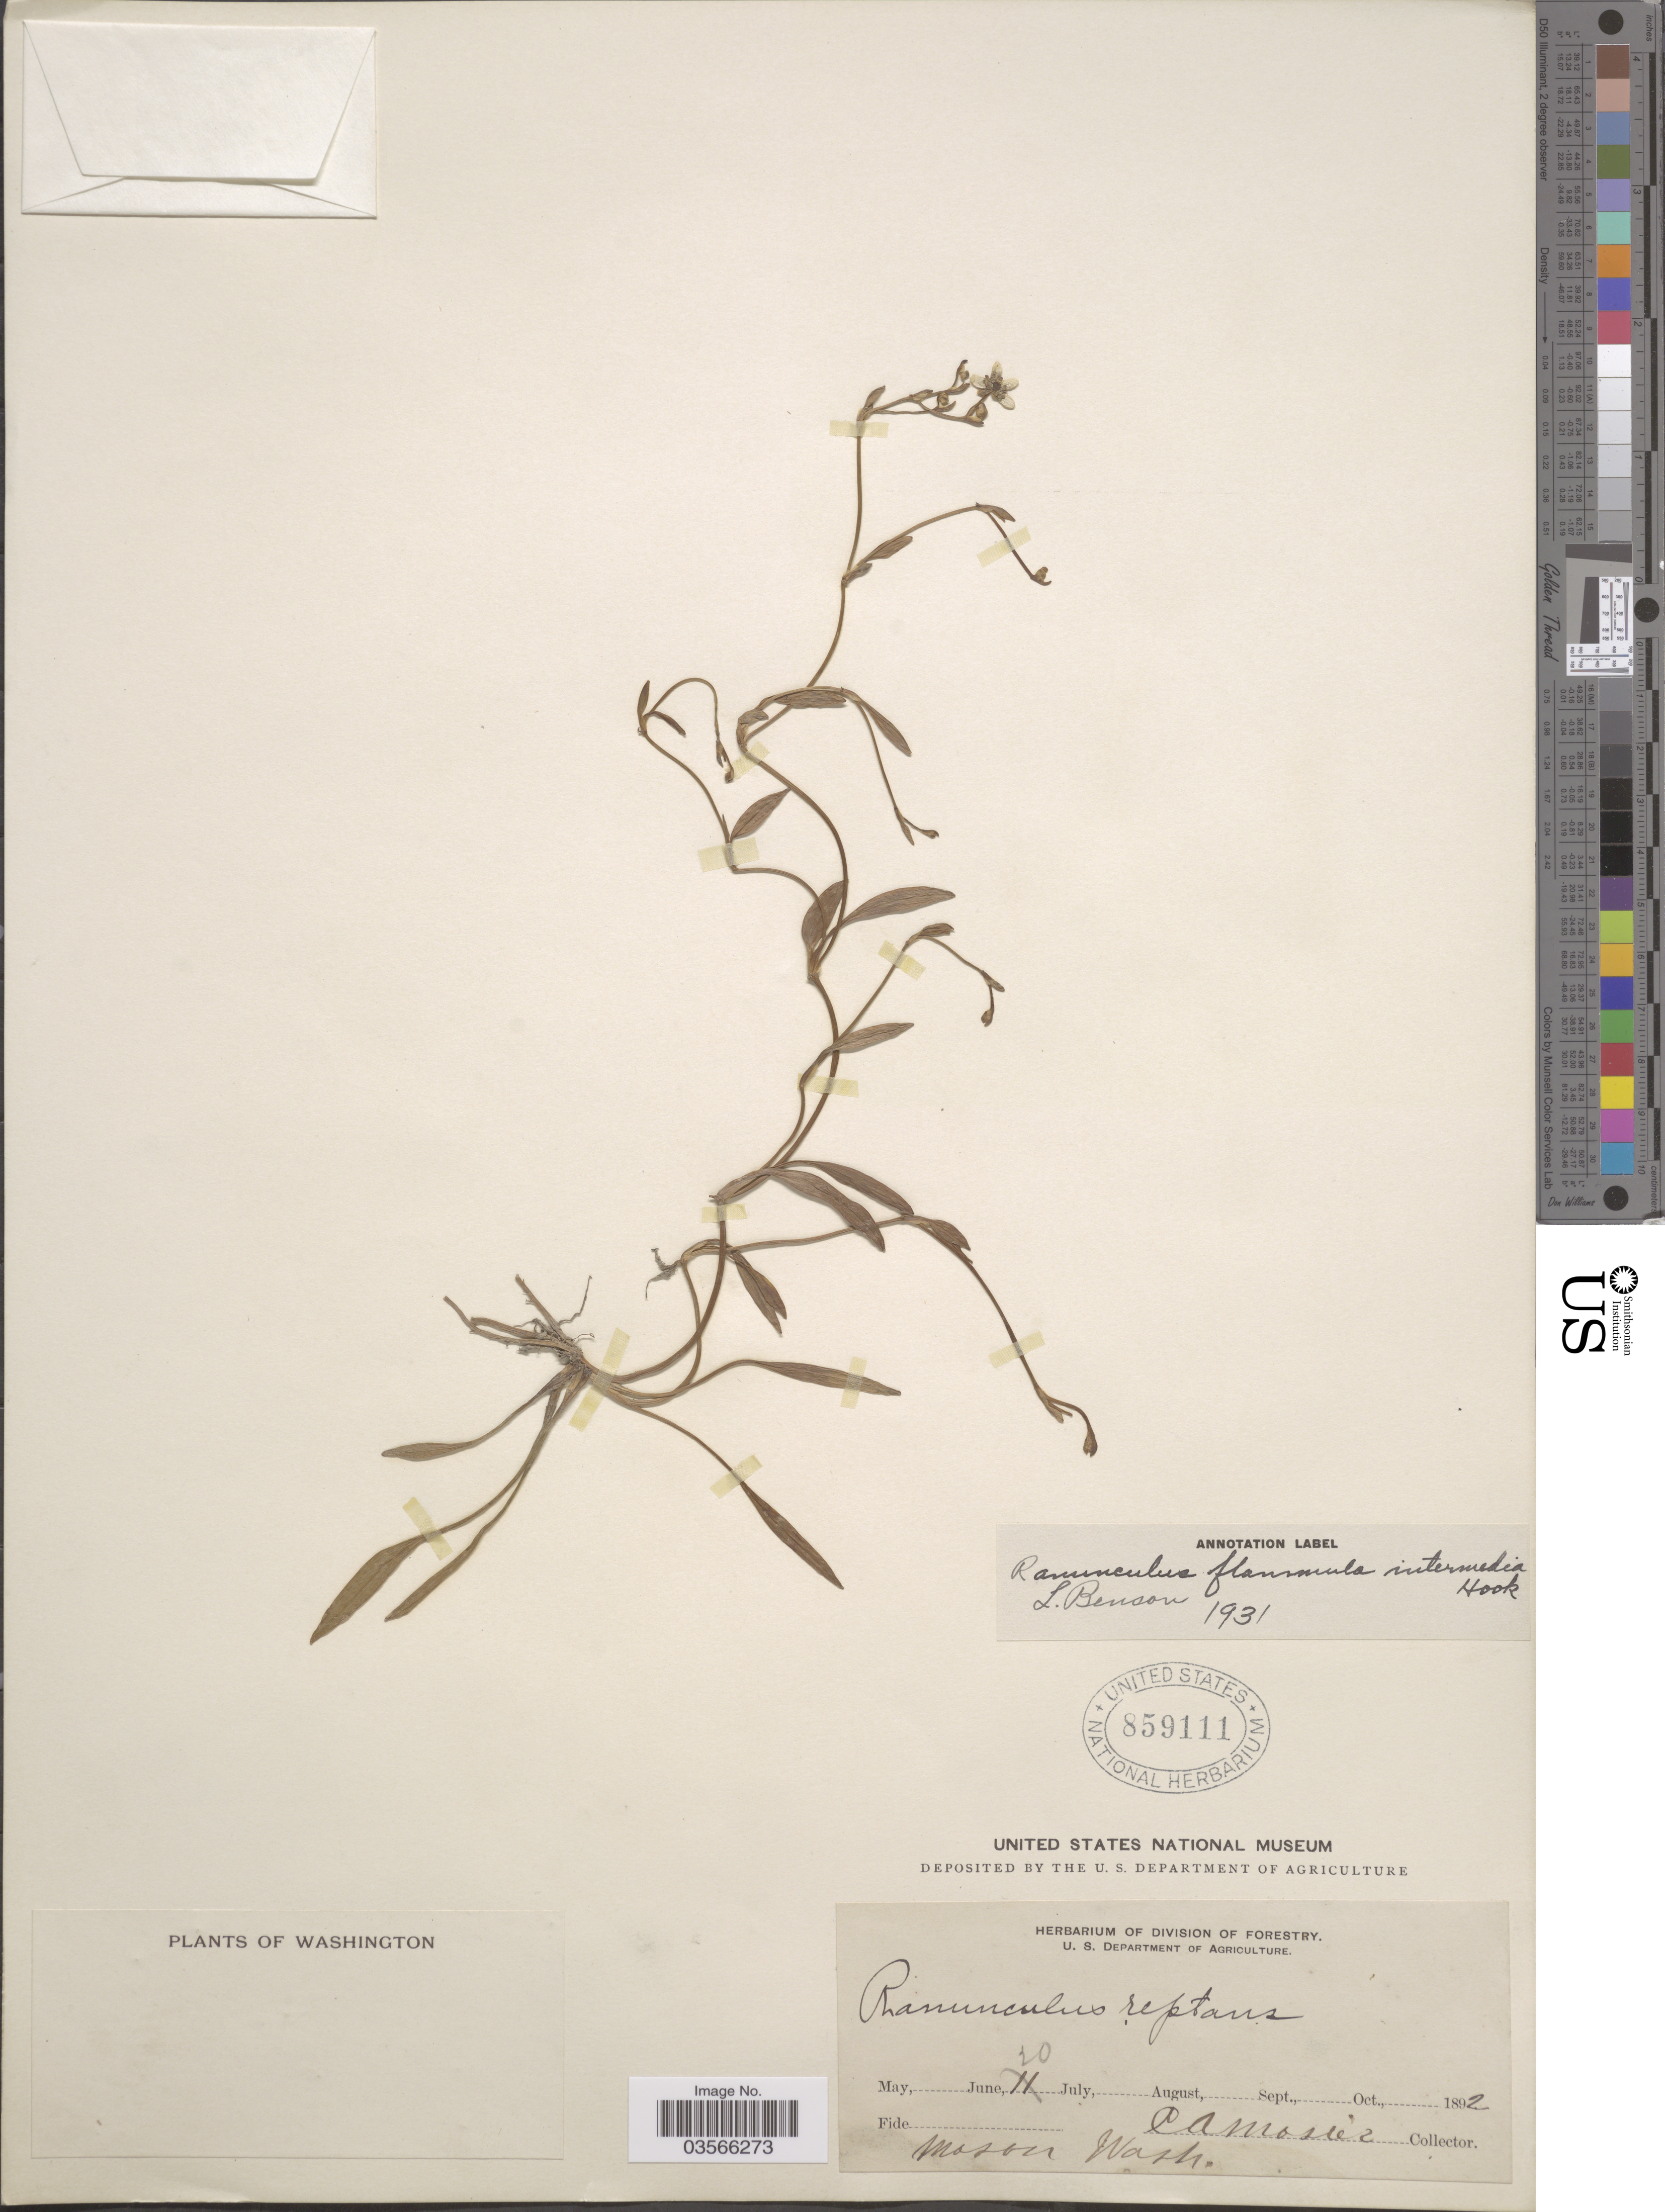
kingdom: Plantae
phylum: Tracheophyta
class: Magnoliopsida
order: Ranunculales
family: Ranunculaceae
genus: Ranunculus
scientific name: Ranunculus flammula var. ovalis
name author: (J.M. Bigelow) L.D. Benson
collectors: C. A. Mosier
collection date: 1892-06-20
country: United States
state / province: Washington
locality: Mason.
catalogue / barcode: US 859111